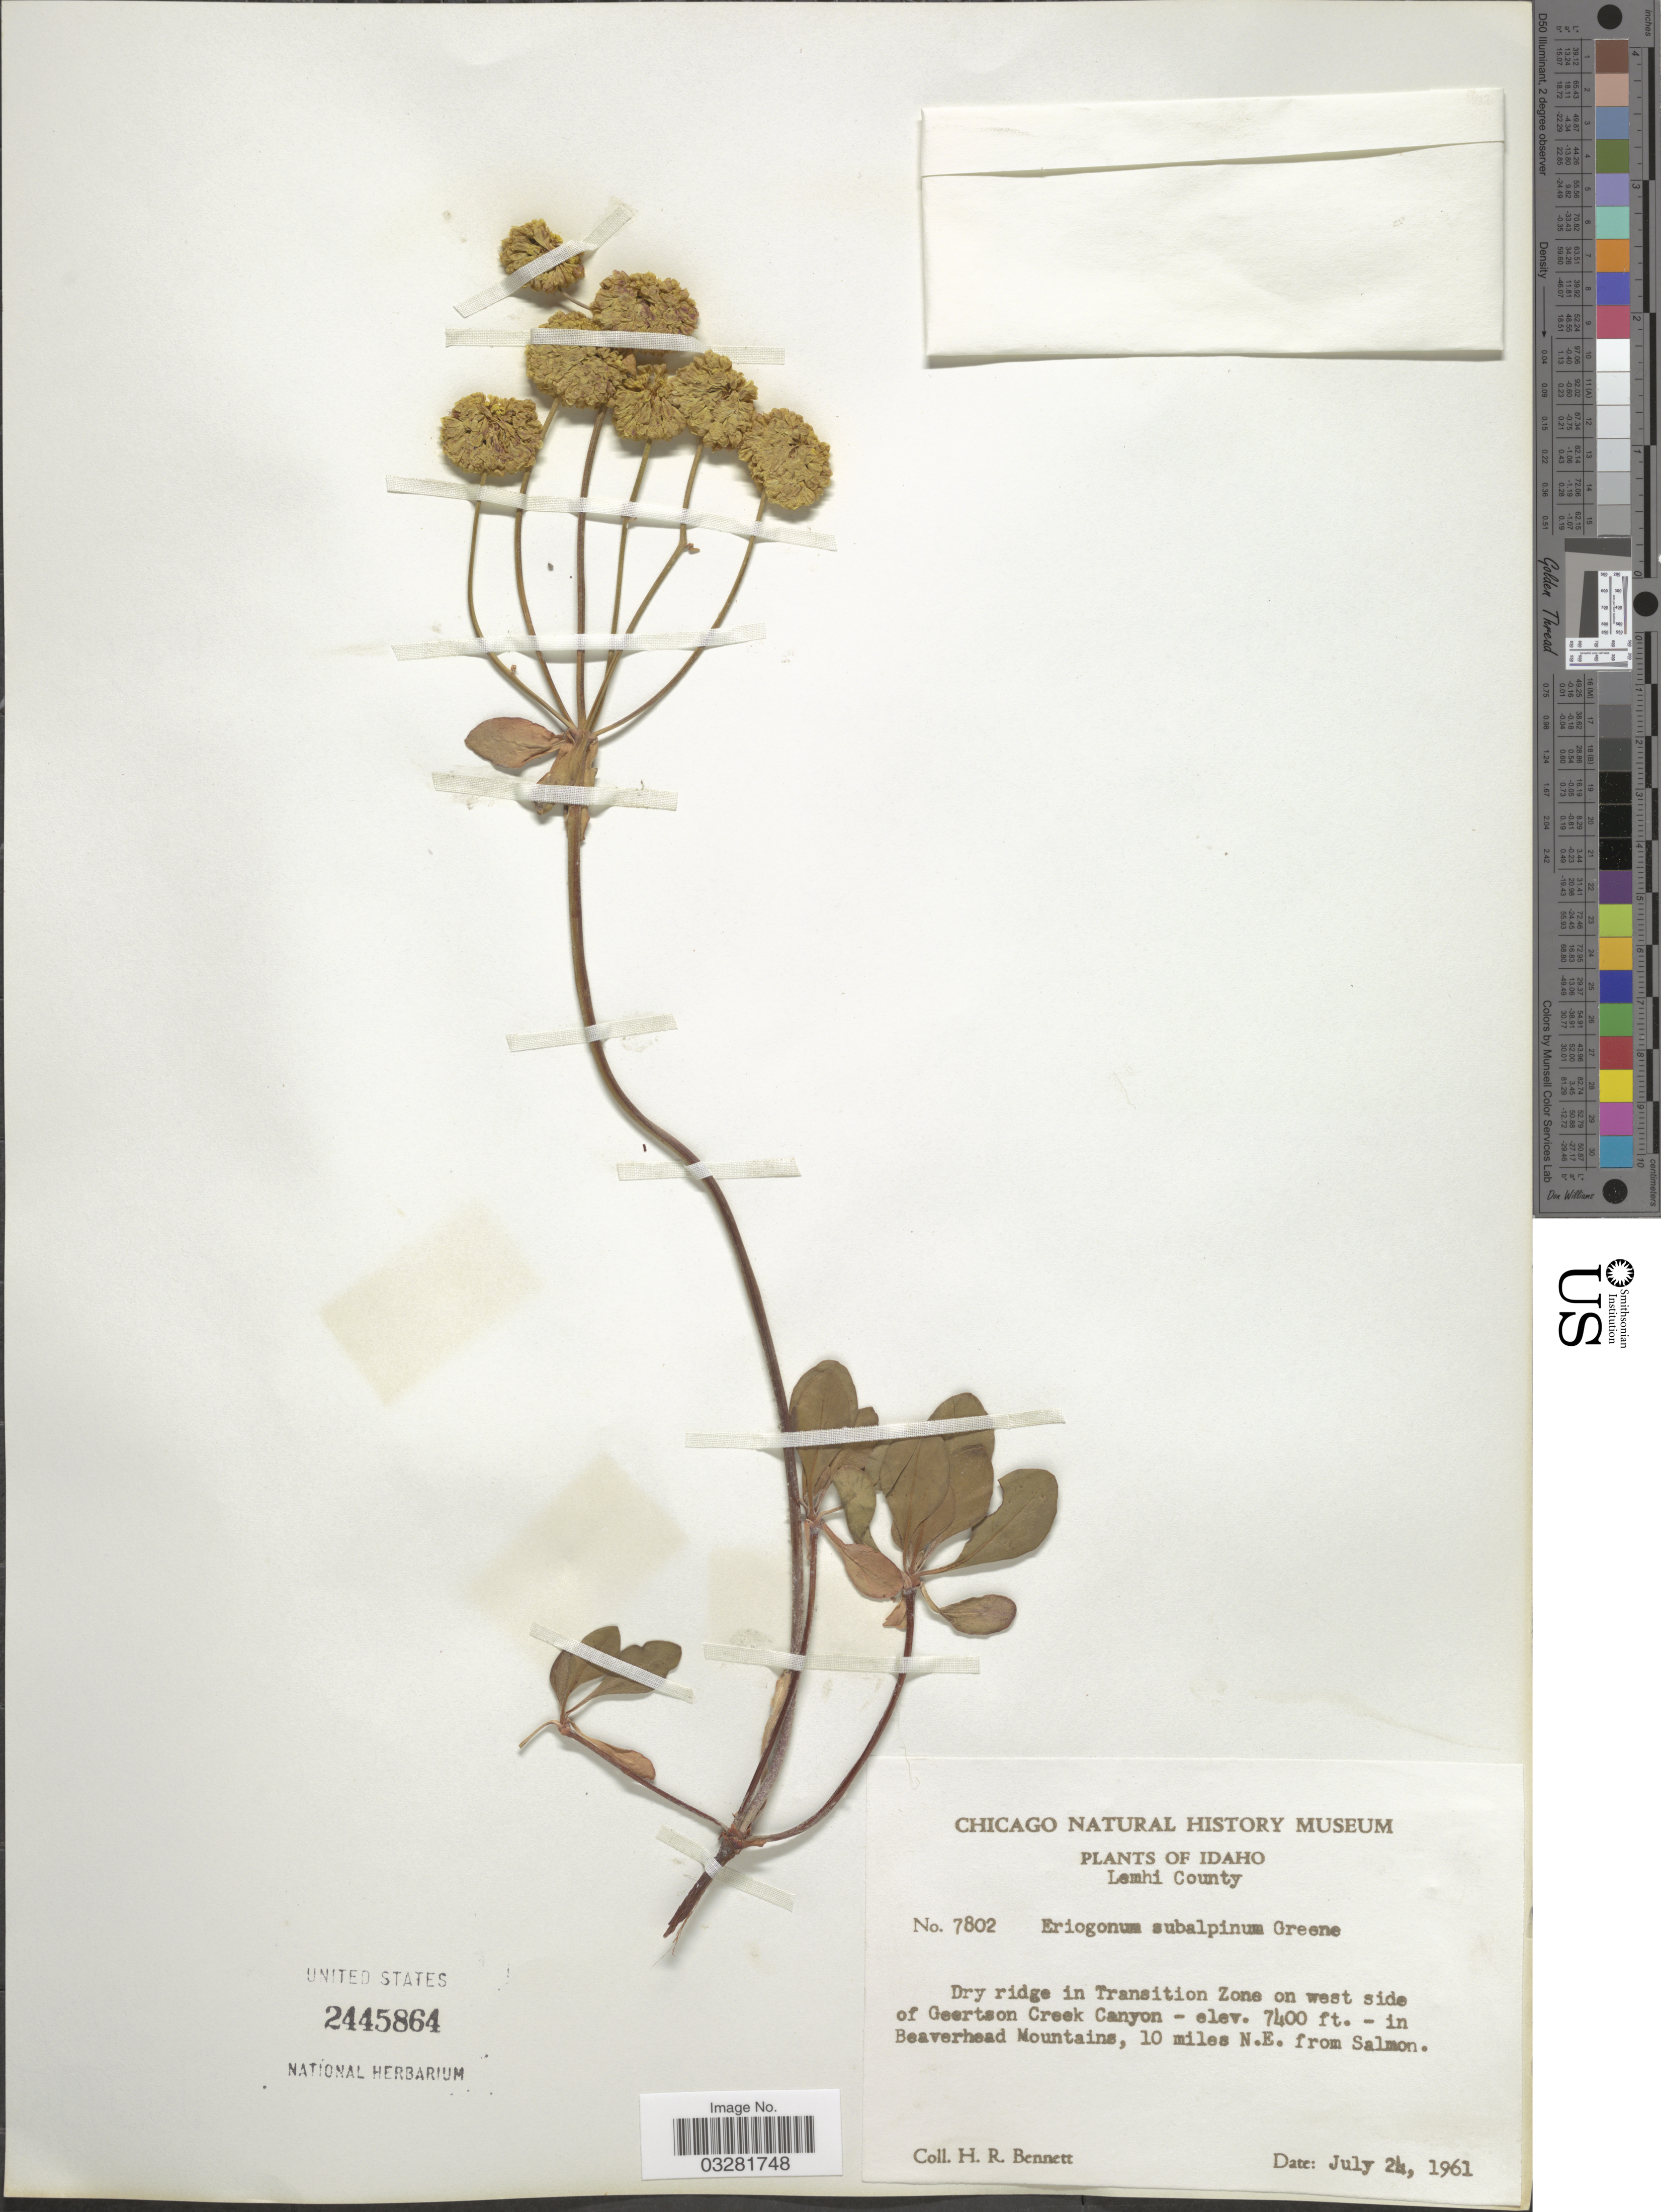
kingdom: Plantae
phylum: Tracheophyta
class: Magnoliopsida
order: Caryophyllales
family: Polygonaceae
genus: Eriogonum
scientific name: Eriogonum umbellatum var. subalpinum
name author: M.E. Jones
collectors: H. R. Bennett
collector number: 7802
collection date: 1961-07-24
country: United States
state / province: Idaho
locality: Lemhi County. Dry ridge in Transition Zone on west side of Geertson Creek Canyon - in Beaverhead Mountains, 10 miles N.E. from Salmon.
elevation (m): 2256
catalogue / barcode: US 2445864